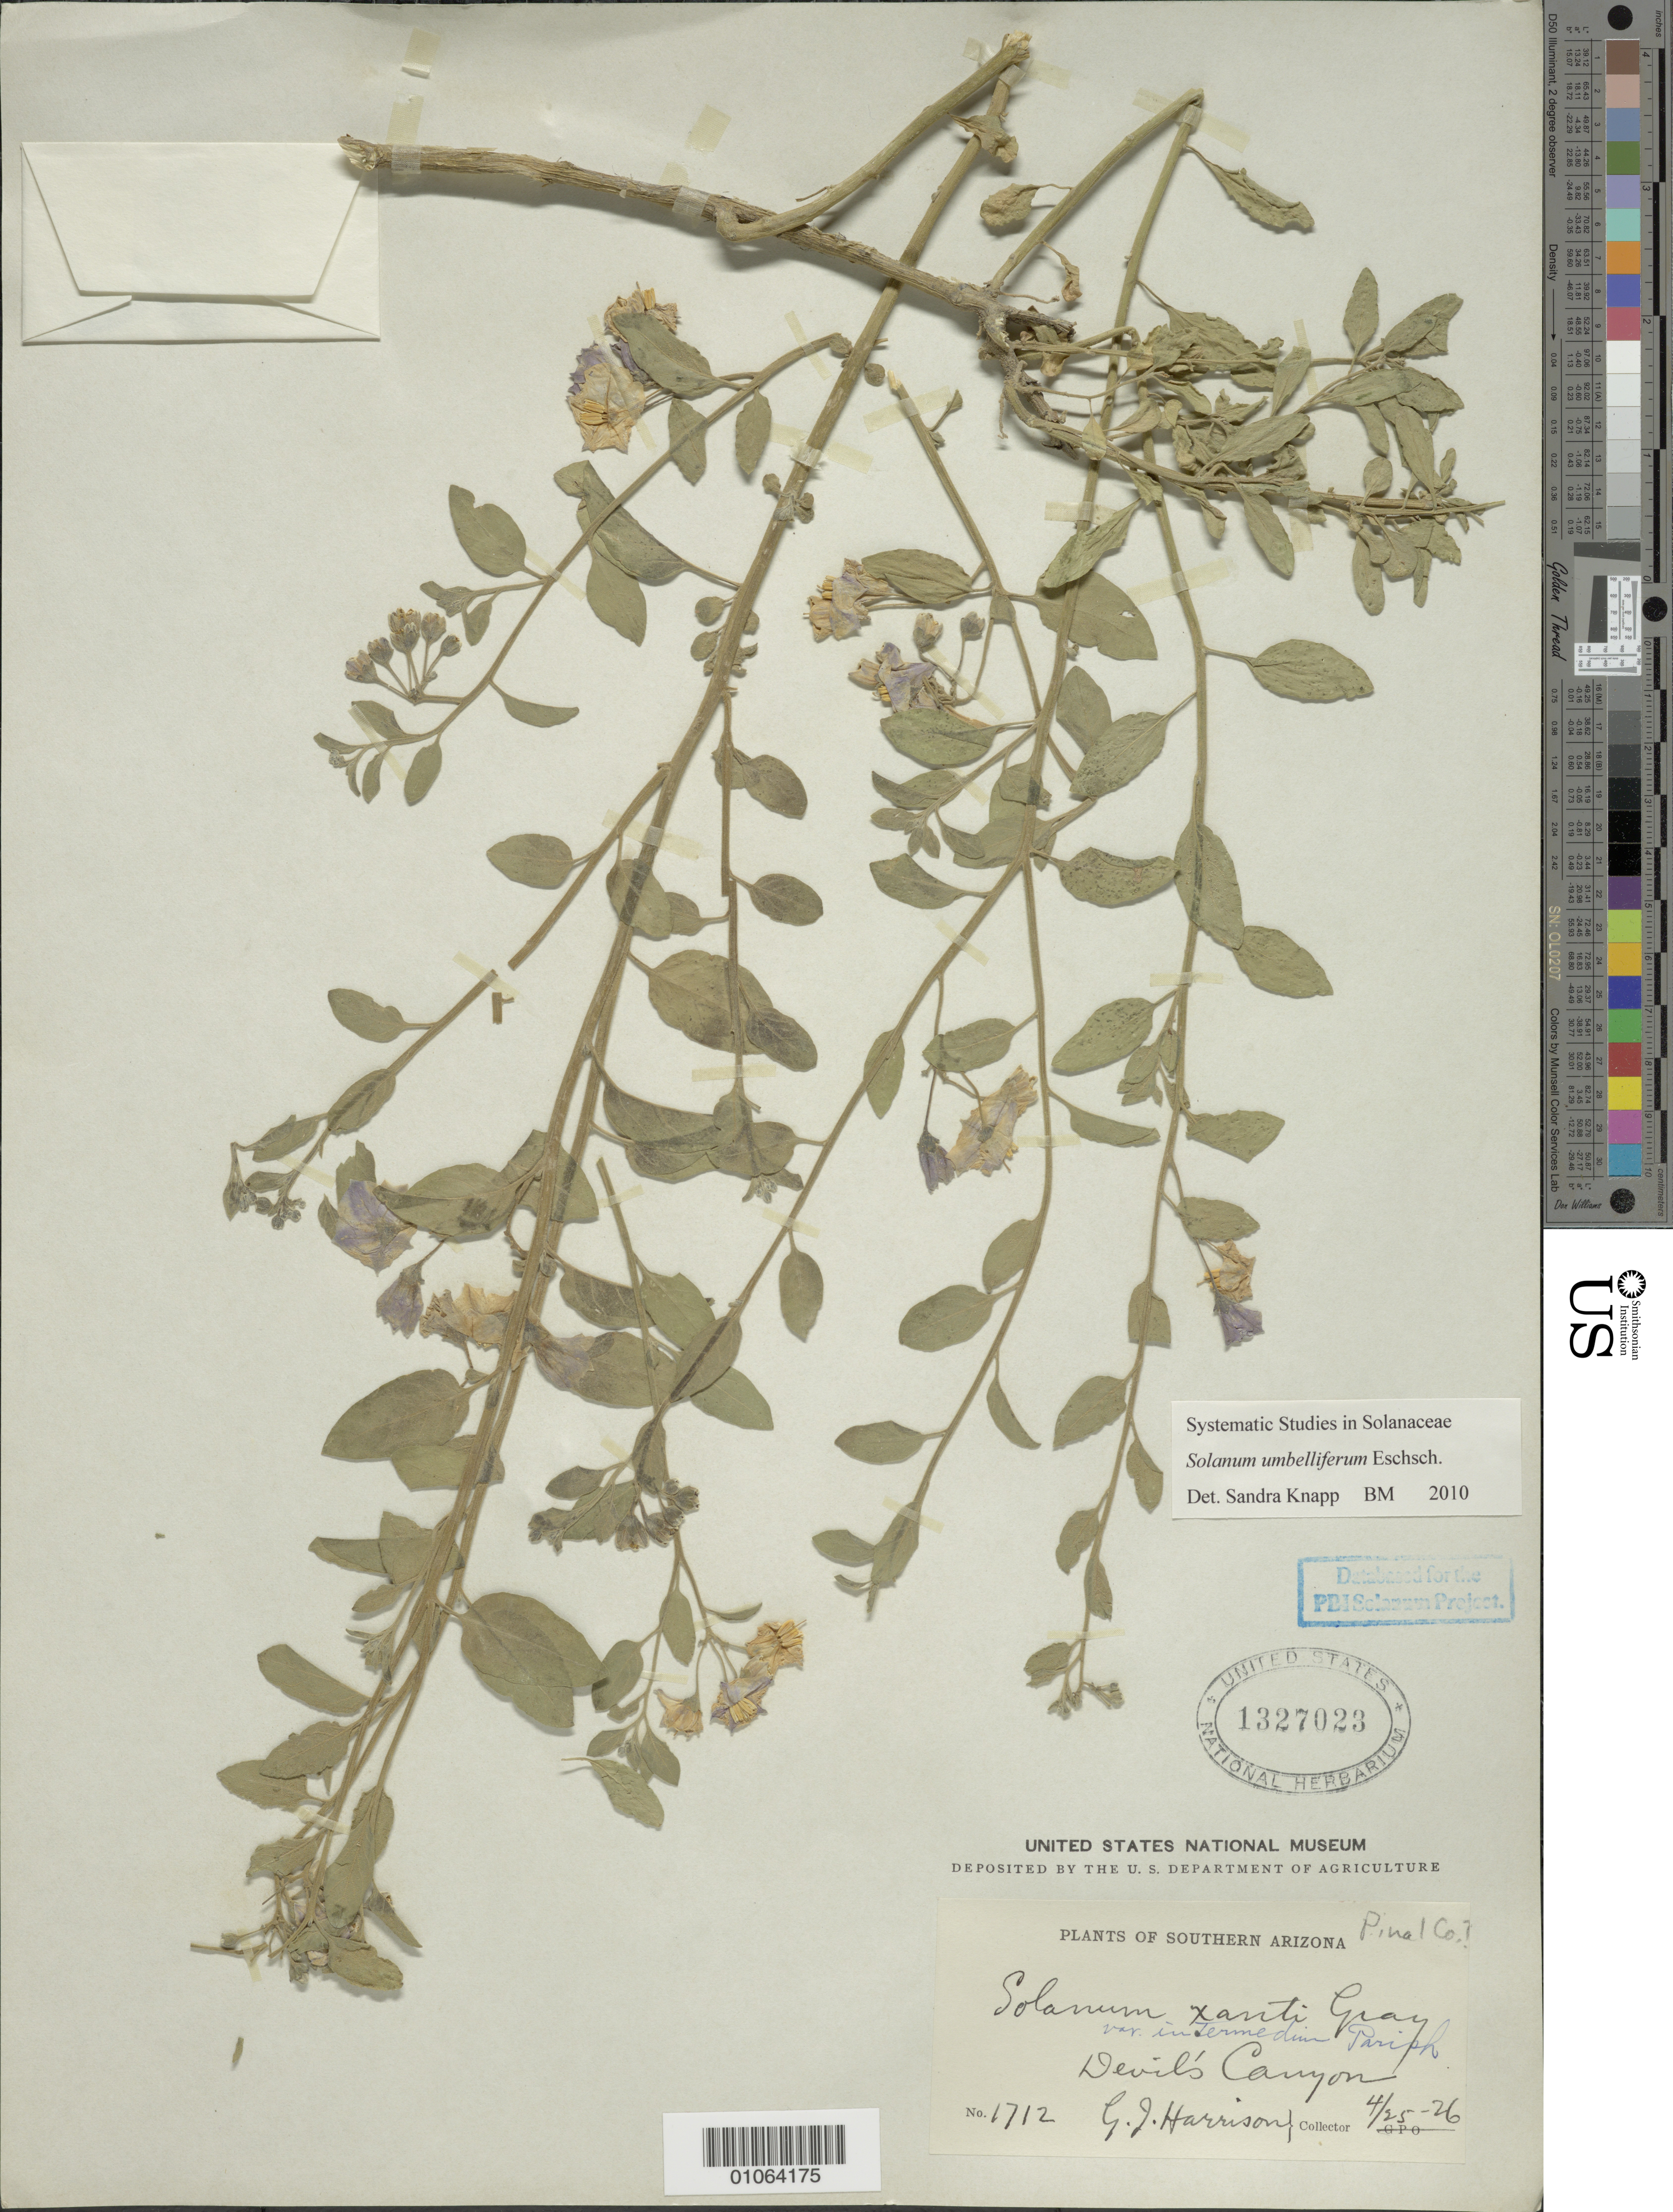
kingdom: Plantae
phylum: Tracheophyta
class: Magnoliopsida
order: Solanales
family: Solanaceae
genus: Solanum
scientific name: Solanum umbelliferum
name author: Eschsch.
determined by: Knapp, S. D.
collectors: G. J. Harrison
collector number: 1712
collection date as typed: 25 Apr 1926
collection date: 1926-04-25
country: United States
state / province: Arizona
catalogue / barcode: US 1327023